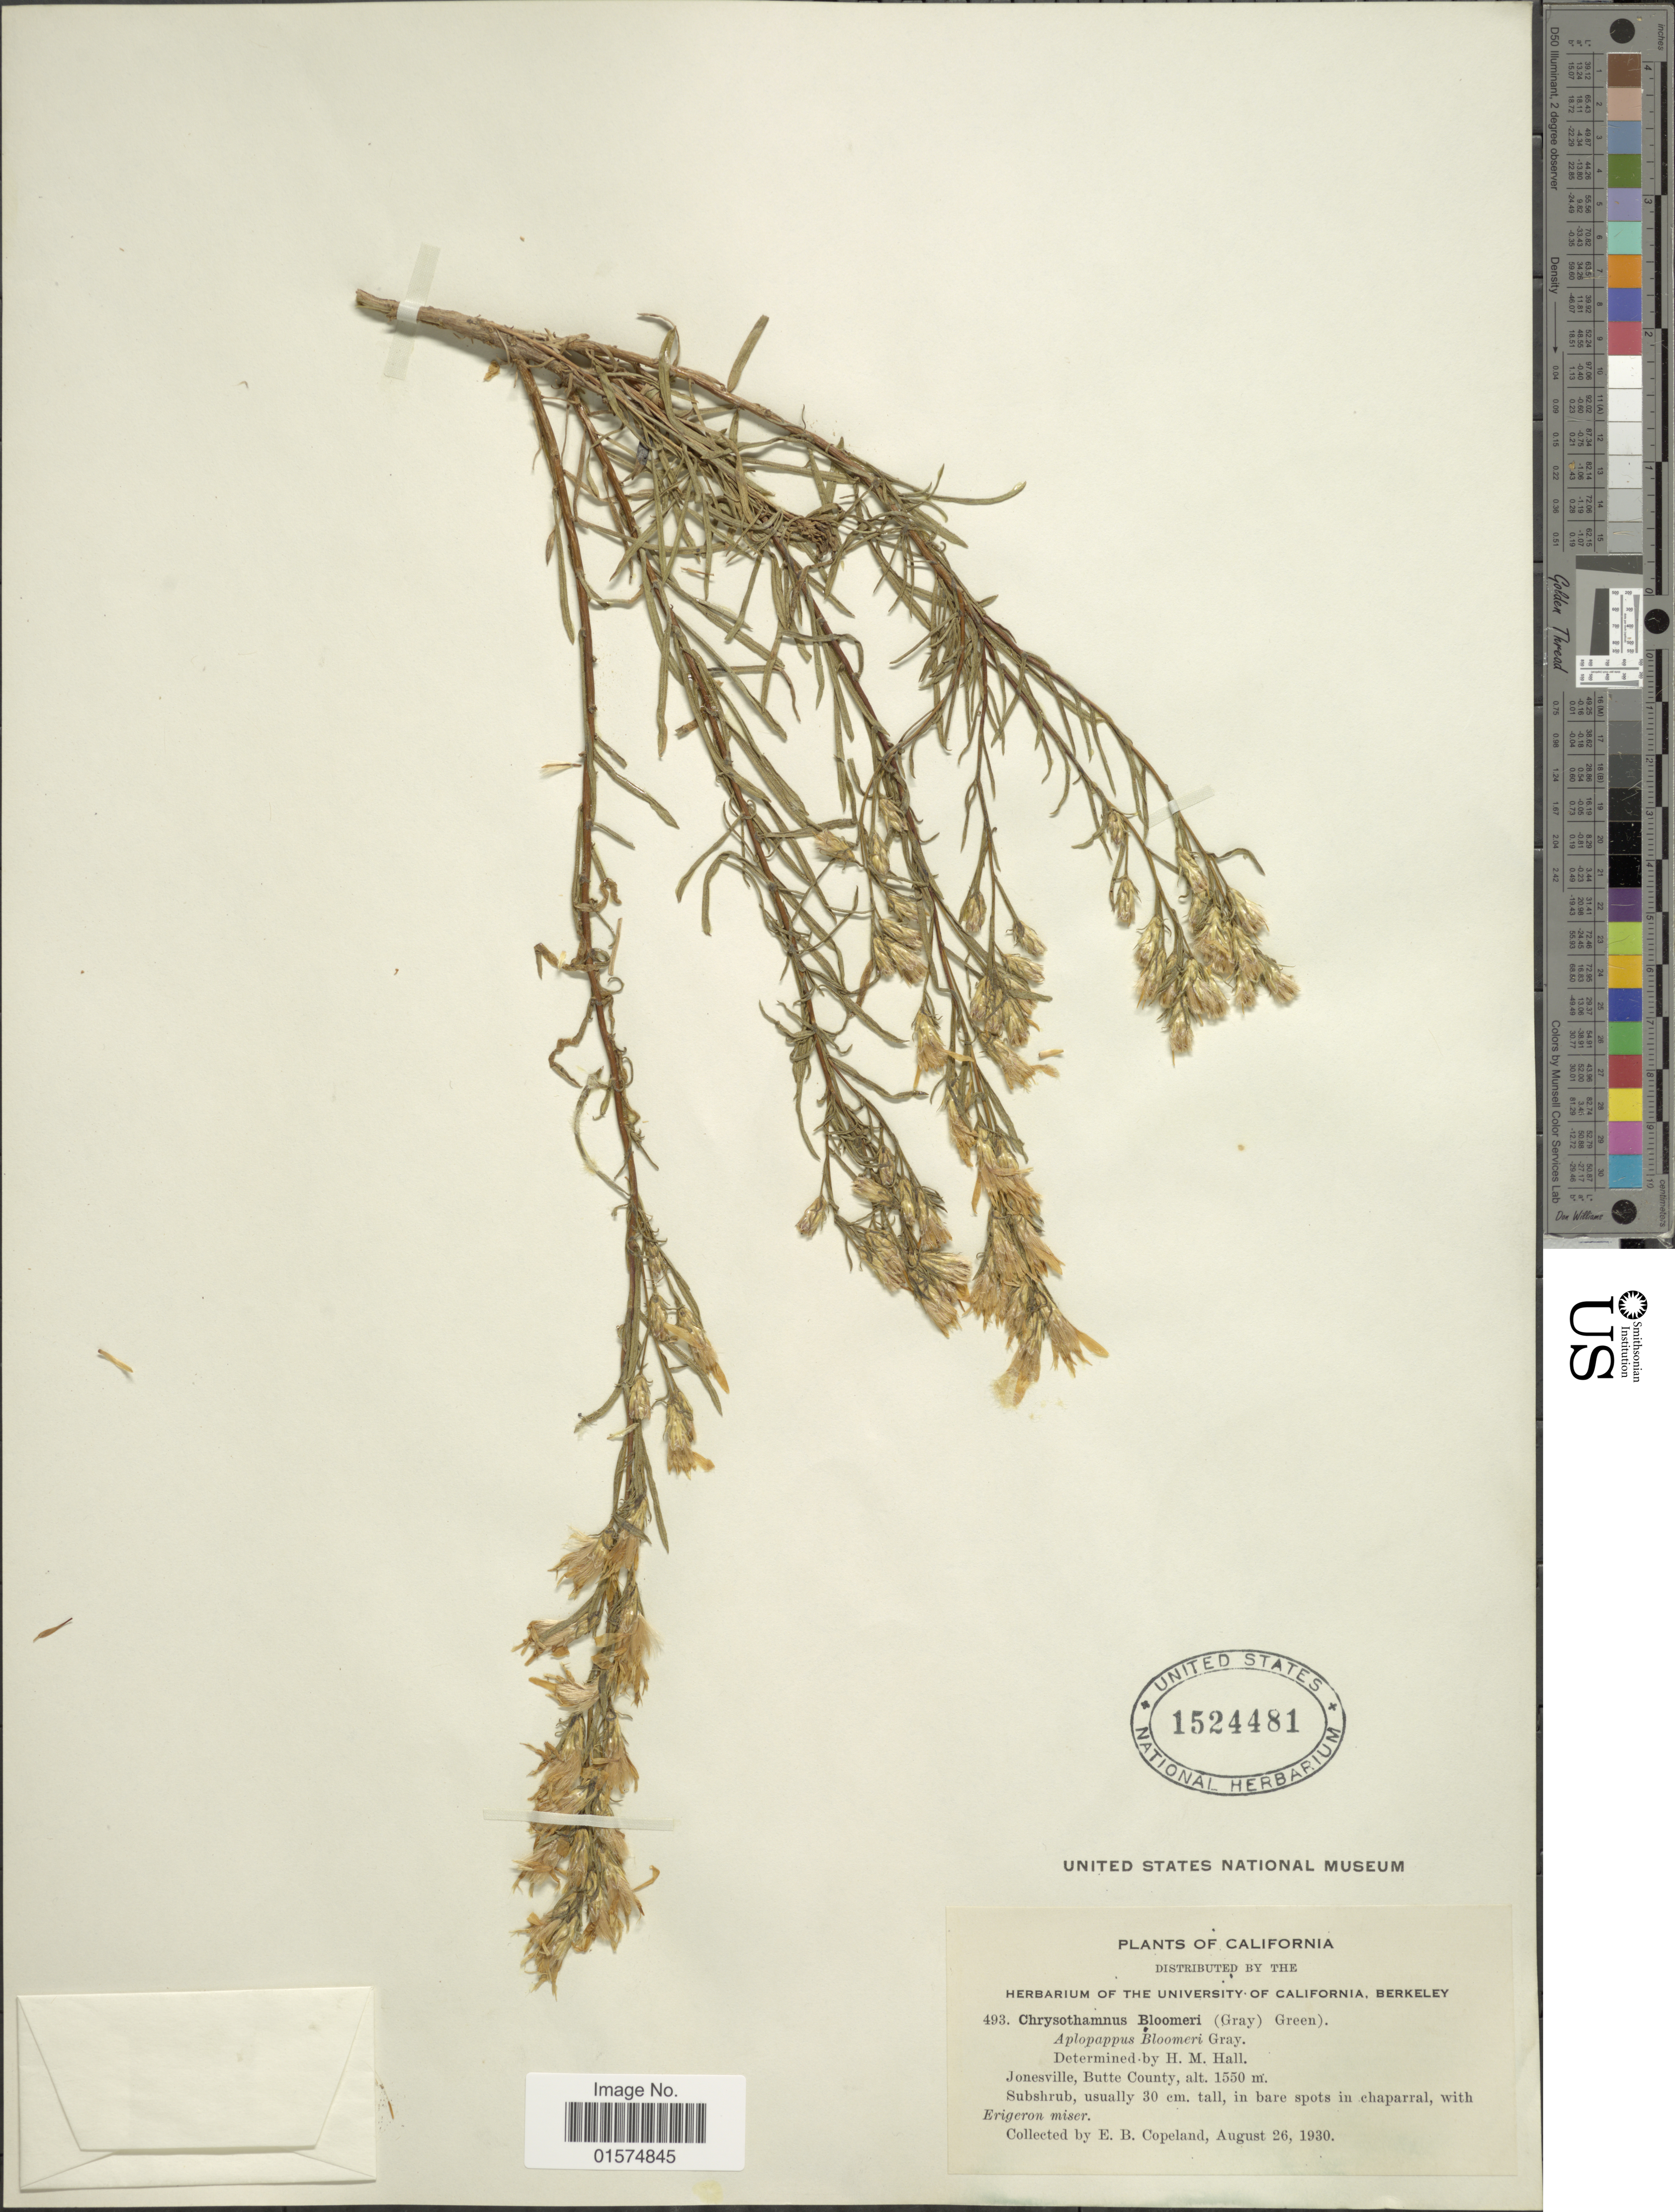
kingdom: Plantae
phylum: Tracheophyta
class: Magnoliopsida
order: Asterales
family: Asteraceae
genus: Ericameria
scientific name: Ericameria bloomeri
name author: (A. Gray) J.F. Macbr.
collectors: E. B. Copeland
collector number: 493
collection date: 1930-08-26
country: United States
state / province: California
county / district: Butte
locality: Jonesville, Butte County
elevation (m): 1550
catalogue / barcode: US 1524481